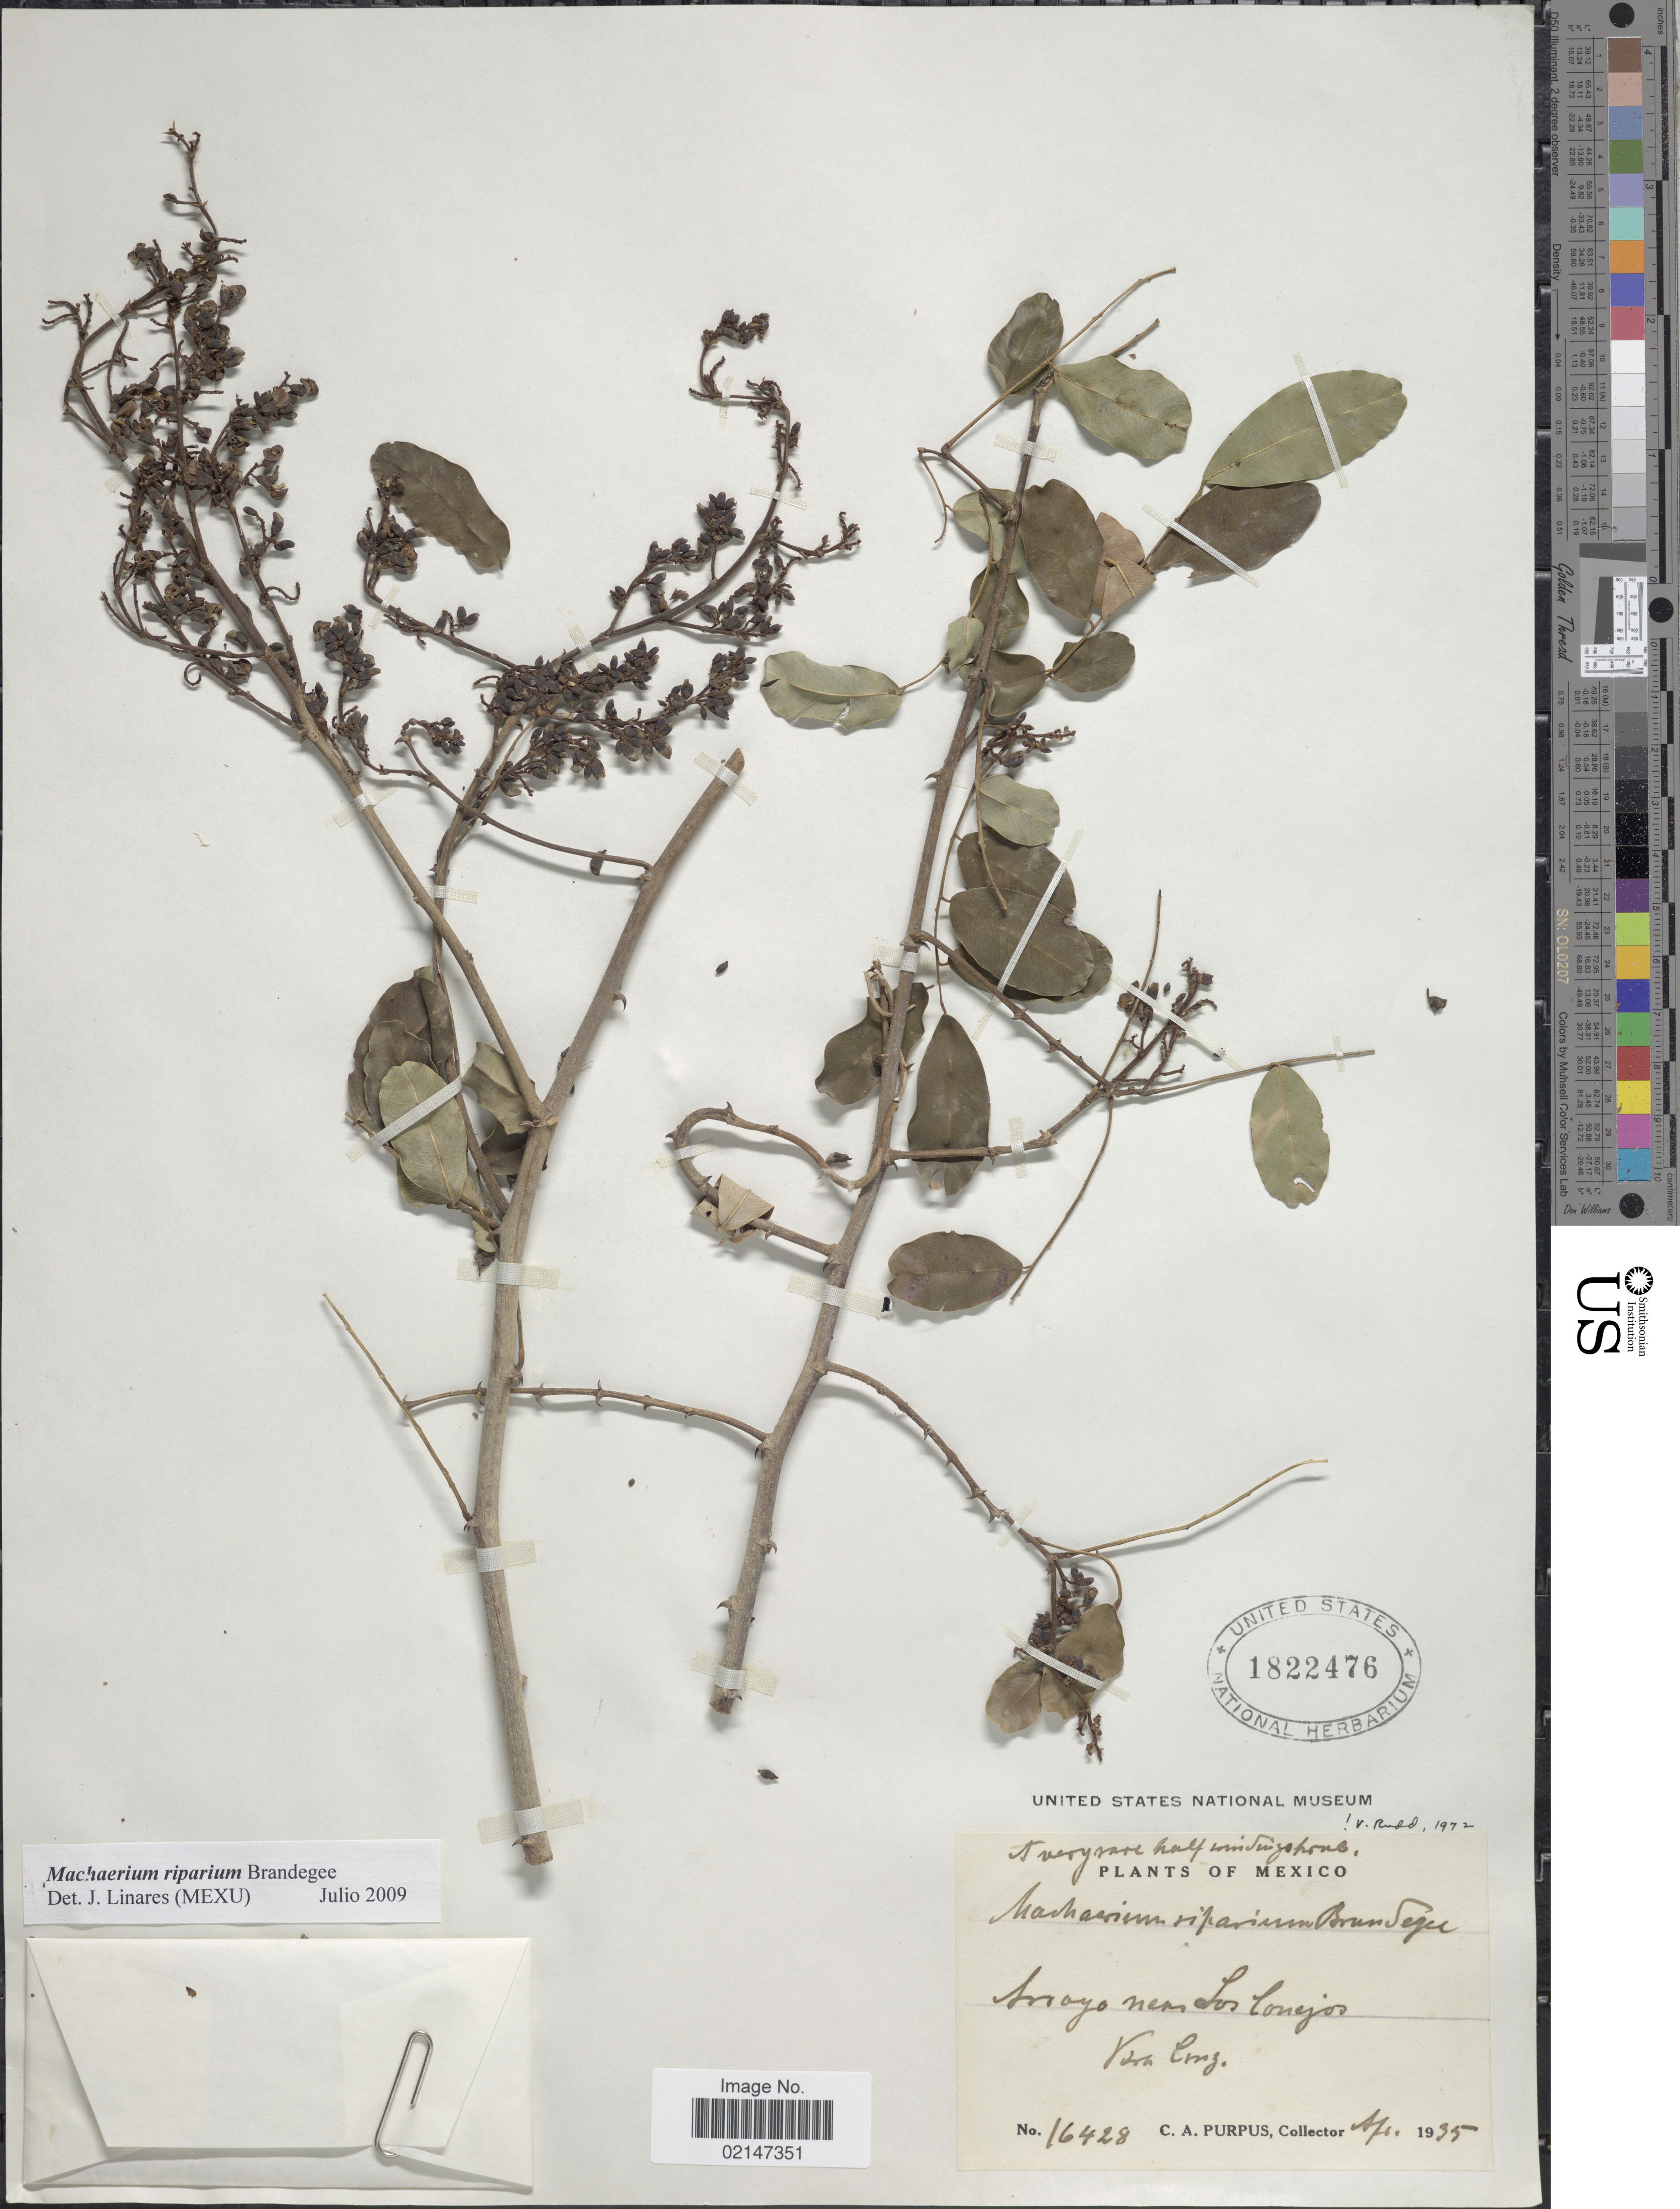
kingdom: Plantae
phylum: Tracheophyta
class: Magnoliopsida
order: Fabales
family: Fabaceae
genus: Machaerium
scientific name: Machaerium riparium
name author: Brandegee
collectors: C. A. Purpus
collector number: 16428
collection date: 1935-04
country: Mexico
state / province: Veracruz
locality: Arroyo near Los Conejos, Veracruz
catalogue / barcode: US 1822476